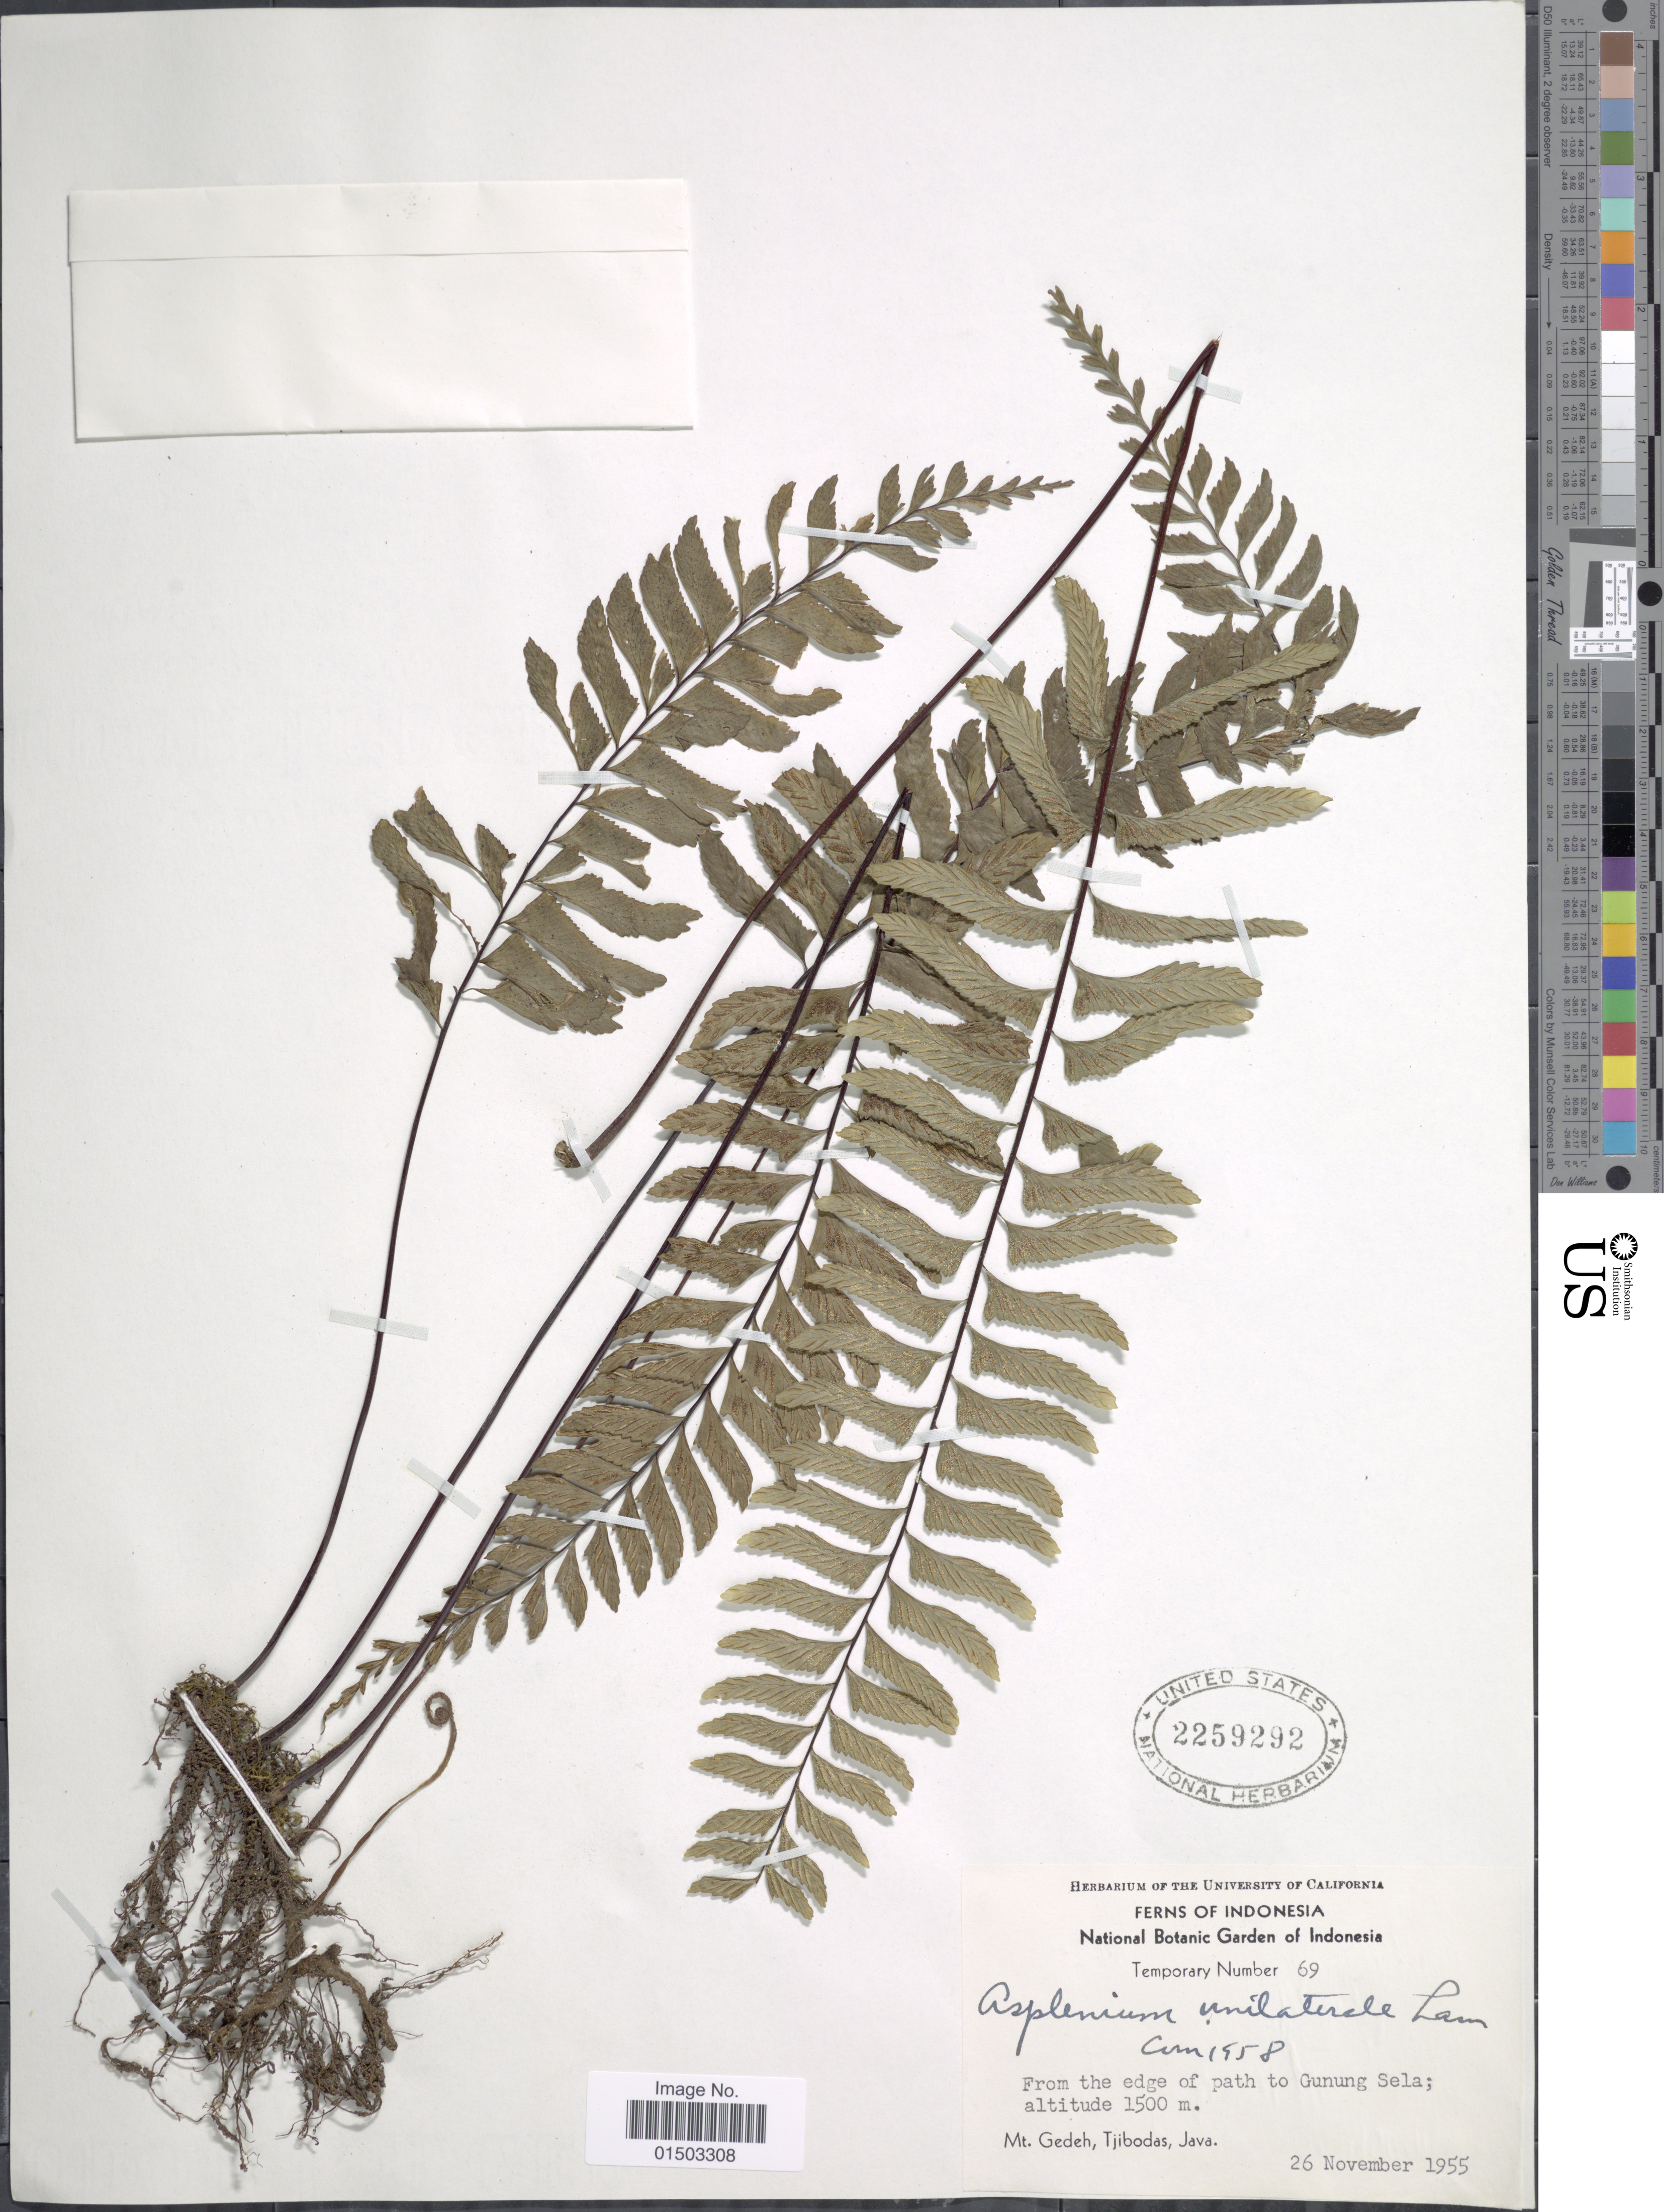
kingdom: Plantae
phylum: Tracheophyta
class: Polypodiopsida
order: Polypodiales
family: Aspleniaceae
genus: Hymenasplenium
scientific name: Hymenasplenium unilaterale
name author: (Lam.) Hayata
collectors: ex herb. Univ. of California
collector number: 69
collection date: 1955-11-26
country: Indonesia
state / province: Java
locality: From the edge of path to Gunung Sela. Mt. Gedeh, Tjibodas, Java.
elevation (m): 1500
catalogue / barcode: US 2259292